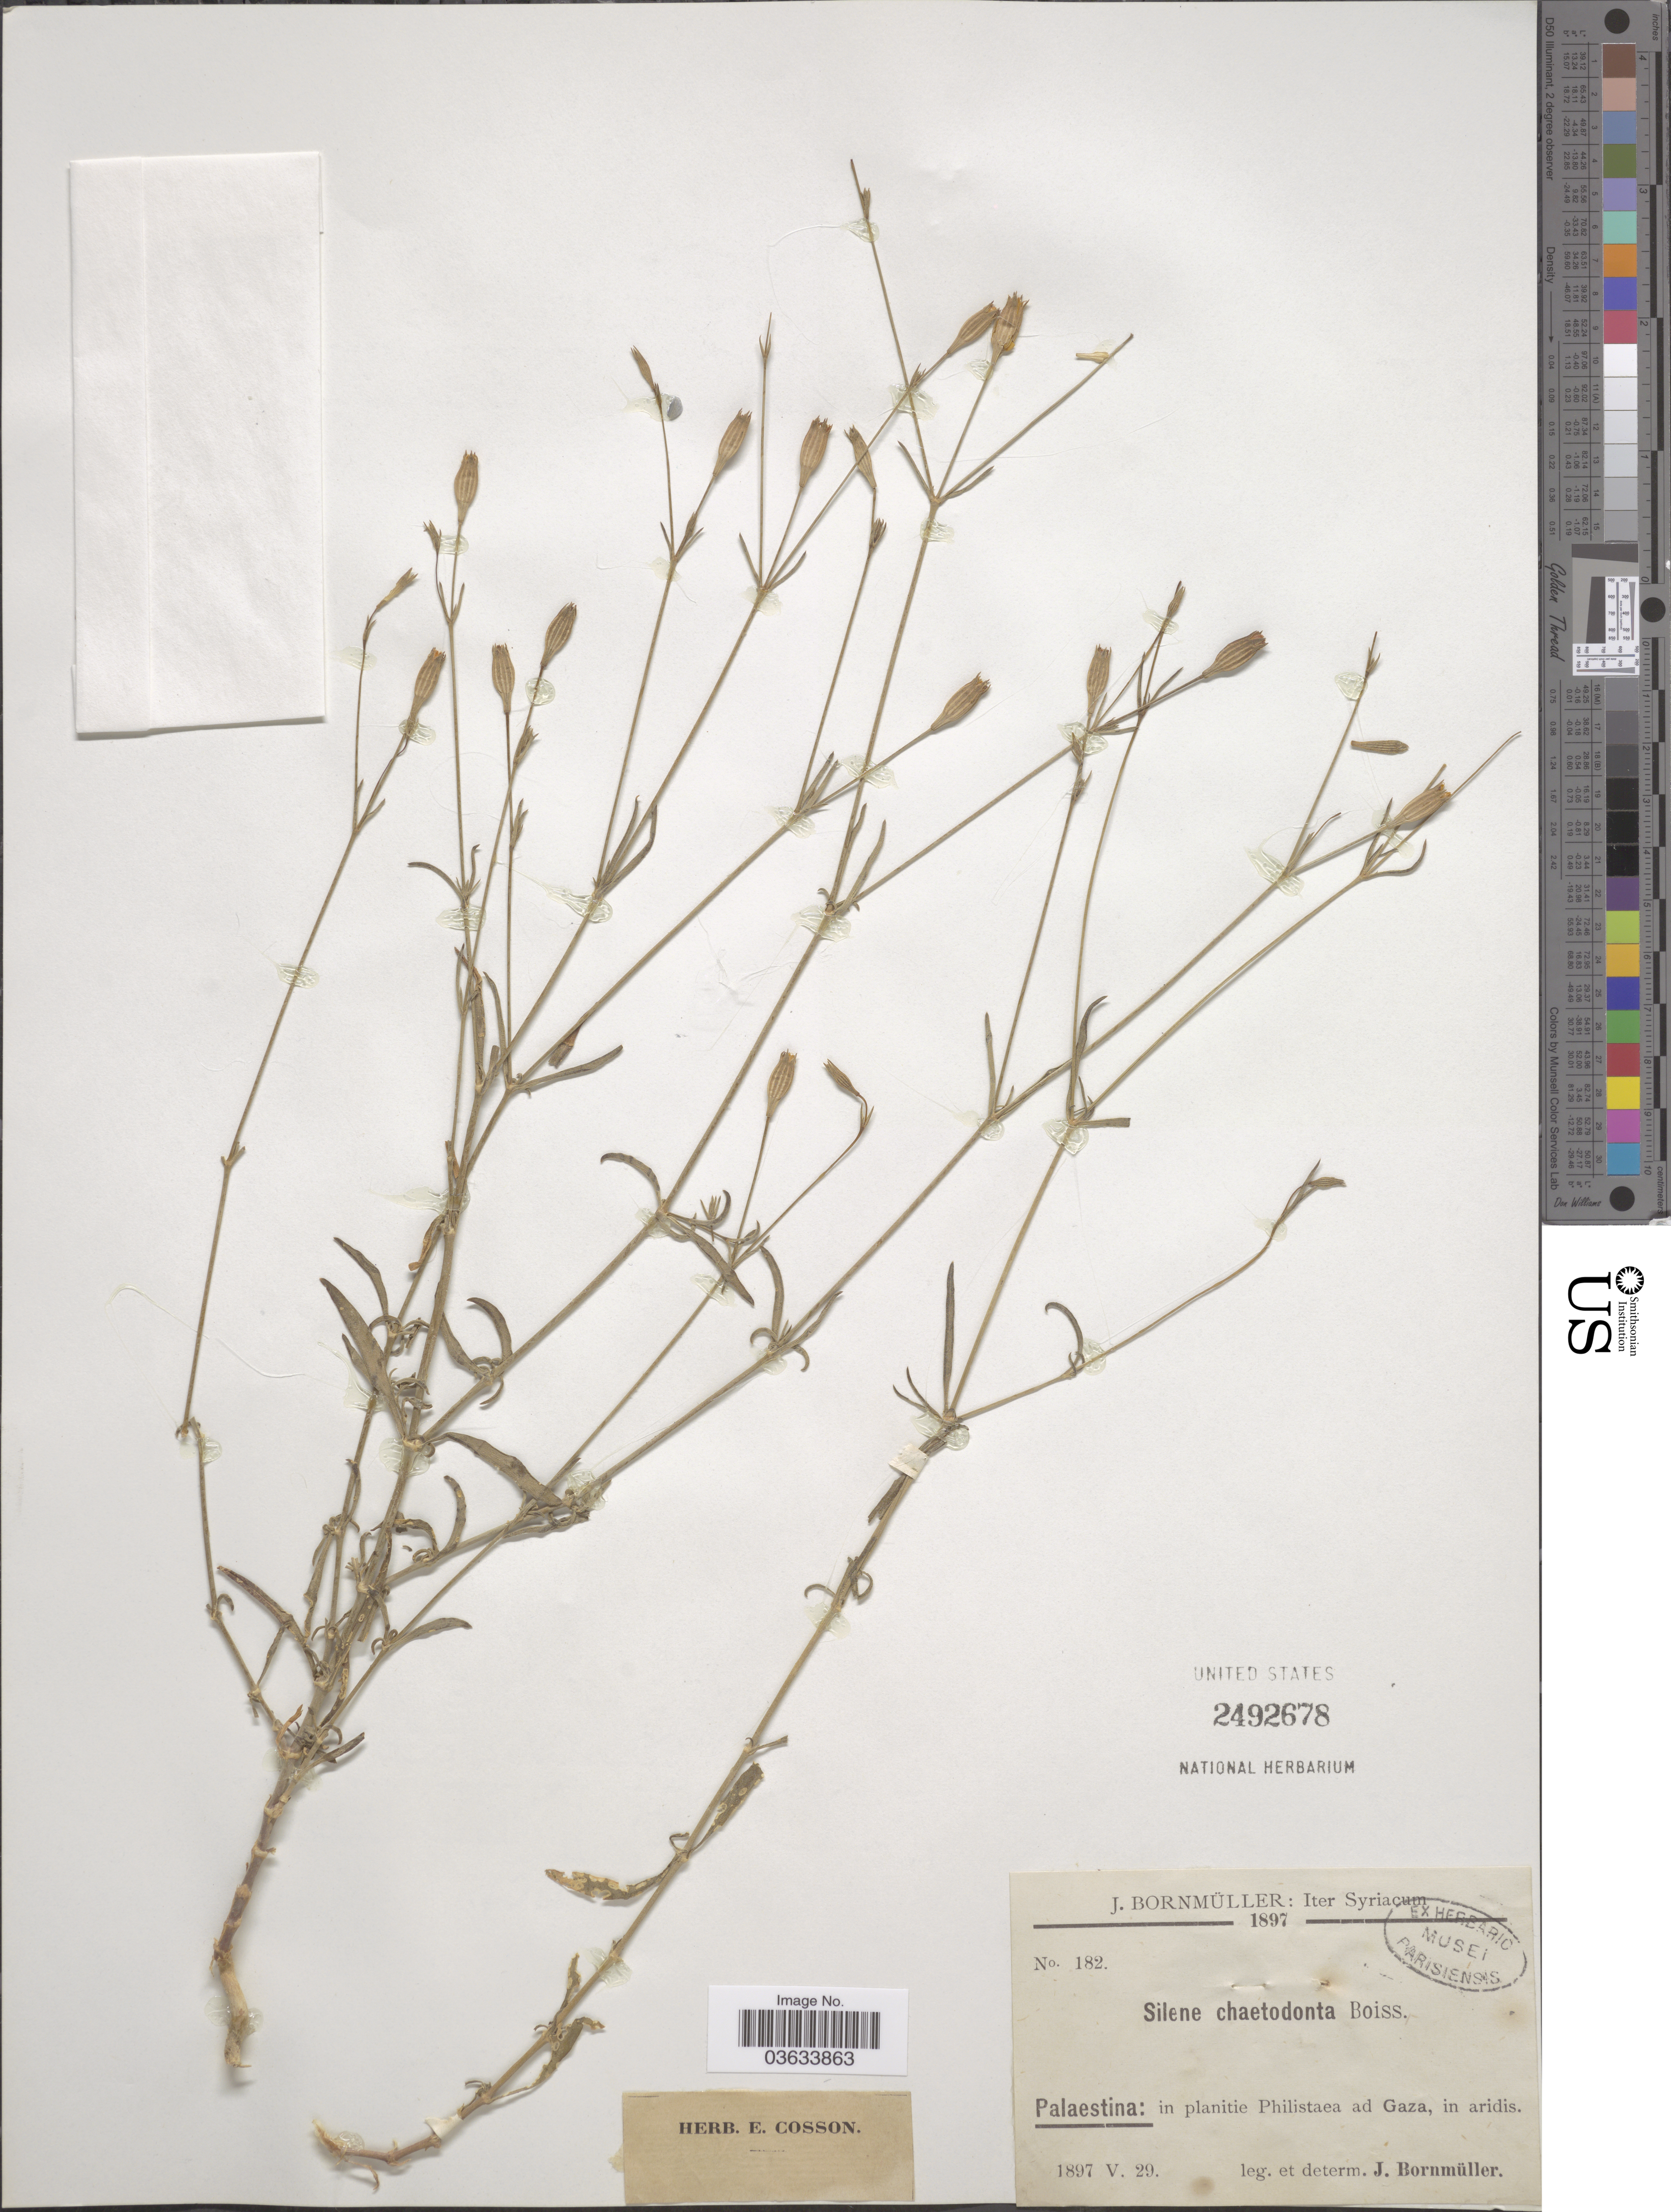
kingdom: Plantae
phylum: Tracheophyta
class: Magnoliopsida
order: Caryophyllales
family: Caryophyllaceae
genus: Silene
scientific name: Silene chaetodonta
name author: Boiss.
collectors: J. Bornmüller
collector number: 182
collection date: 1897-05-29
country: Israel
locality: Palaestina: in planitie Philistaea ad Gaza, in aridis.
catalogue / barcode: US 2492678